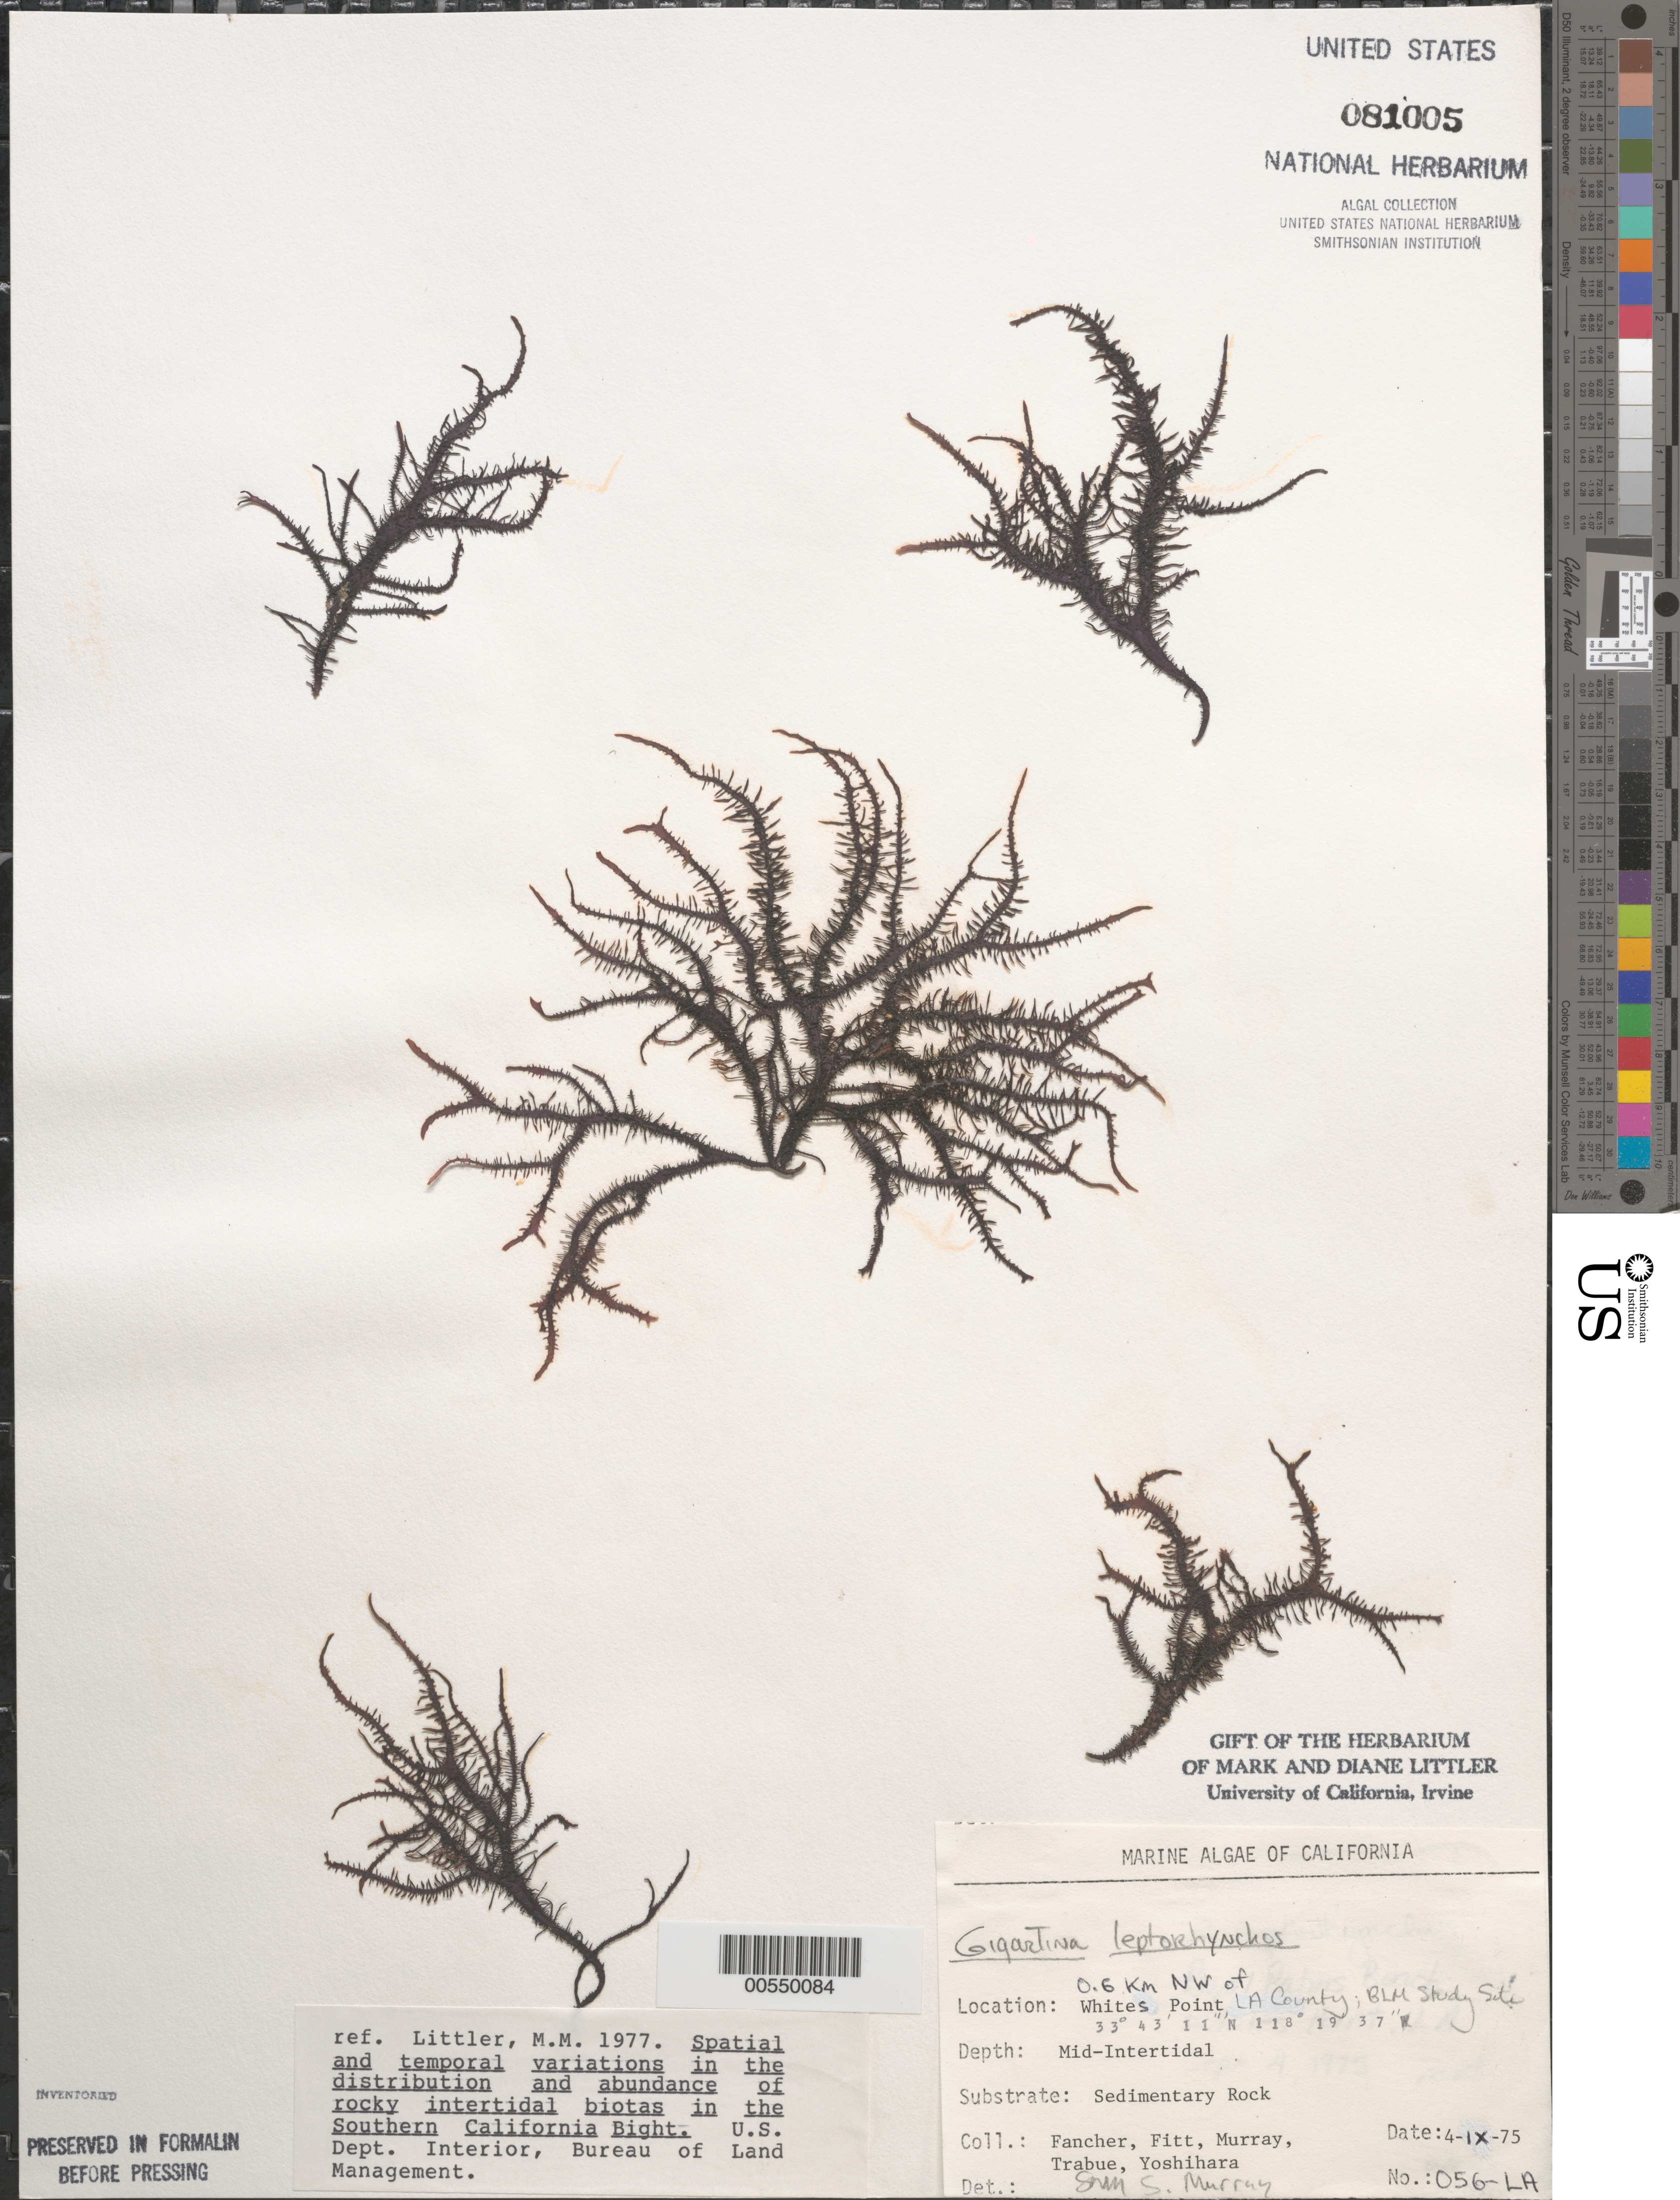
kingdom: Plantae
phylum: Rhodophyta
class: Florideophyceae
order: Gigartinales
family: Gigartinaceae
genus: Mazzaella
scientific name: Mazzaella leptorhynchos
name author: (J. Agardh) Leister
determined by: Algae name updating Project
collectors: J. Fancher, W. Fitt, S. N. Murray, P. J. Trabue & K. Yoshihara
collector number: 056-la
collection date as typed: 04 Sep 1975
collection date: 1975-09-04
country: United States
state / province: California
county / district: Los Angeles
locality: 0.6 km northwest of Whites Point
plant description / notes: BLM-SOCALBIGHT Rocky Intertidal Survey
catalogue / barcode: US 81005